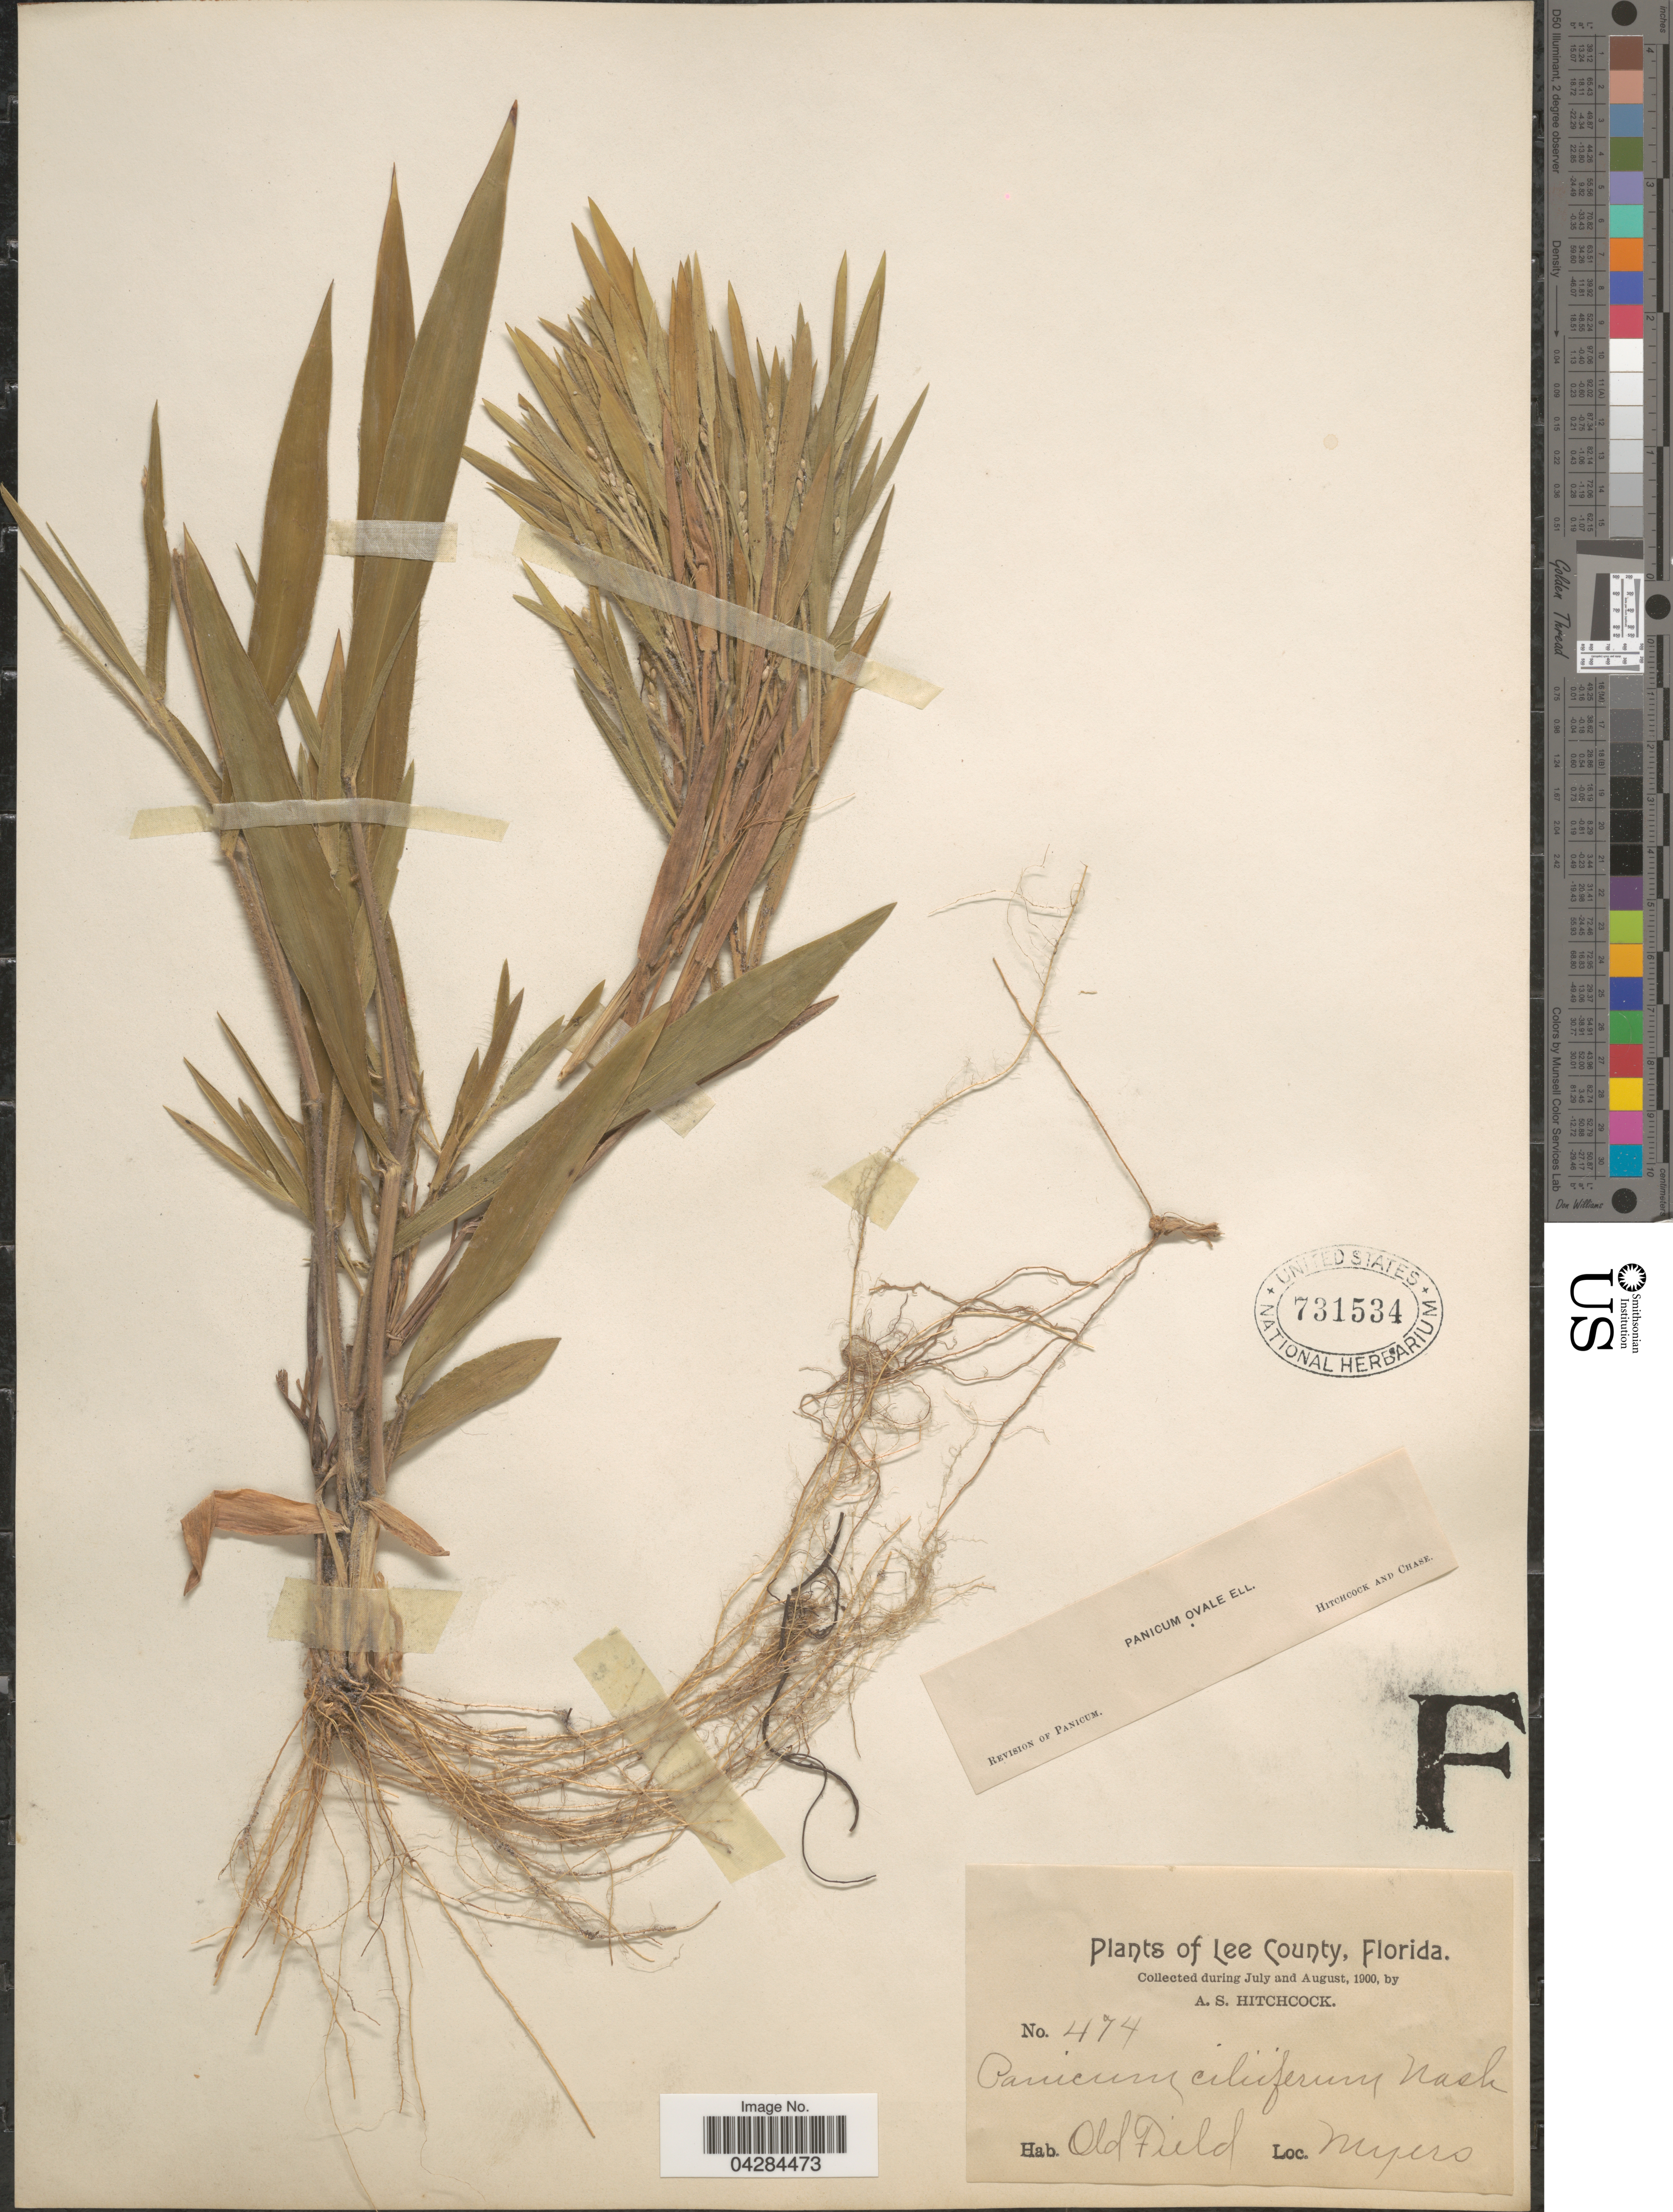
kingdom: Plantae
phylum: Tracheophyta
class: Liliopsida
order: Poales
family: Poaceae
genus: Dichanthelium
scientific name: Dichanthelium ovale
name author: (Elliott) Gould & C.A. Clark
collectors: A. S. Hitchcock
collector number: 474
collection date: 1900-07/1900-08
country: United States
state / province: Florida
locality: Lee County. Old Field.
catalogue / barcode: US 731534